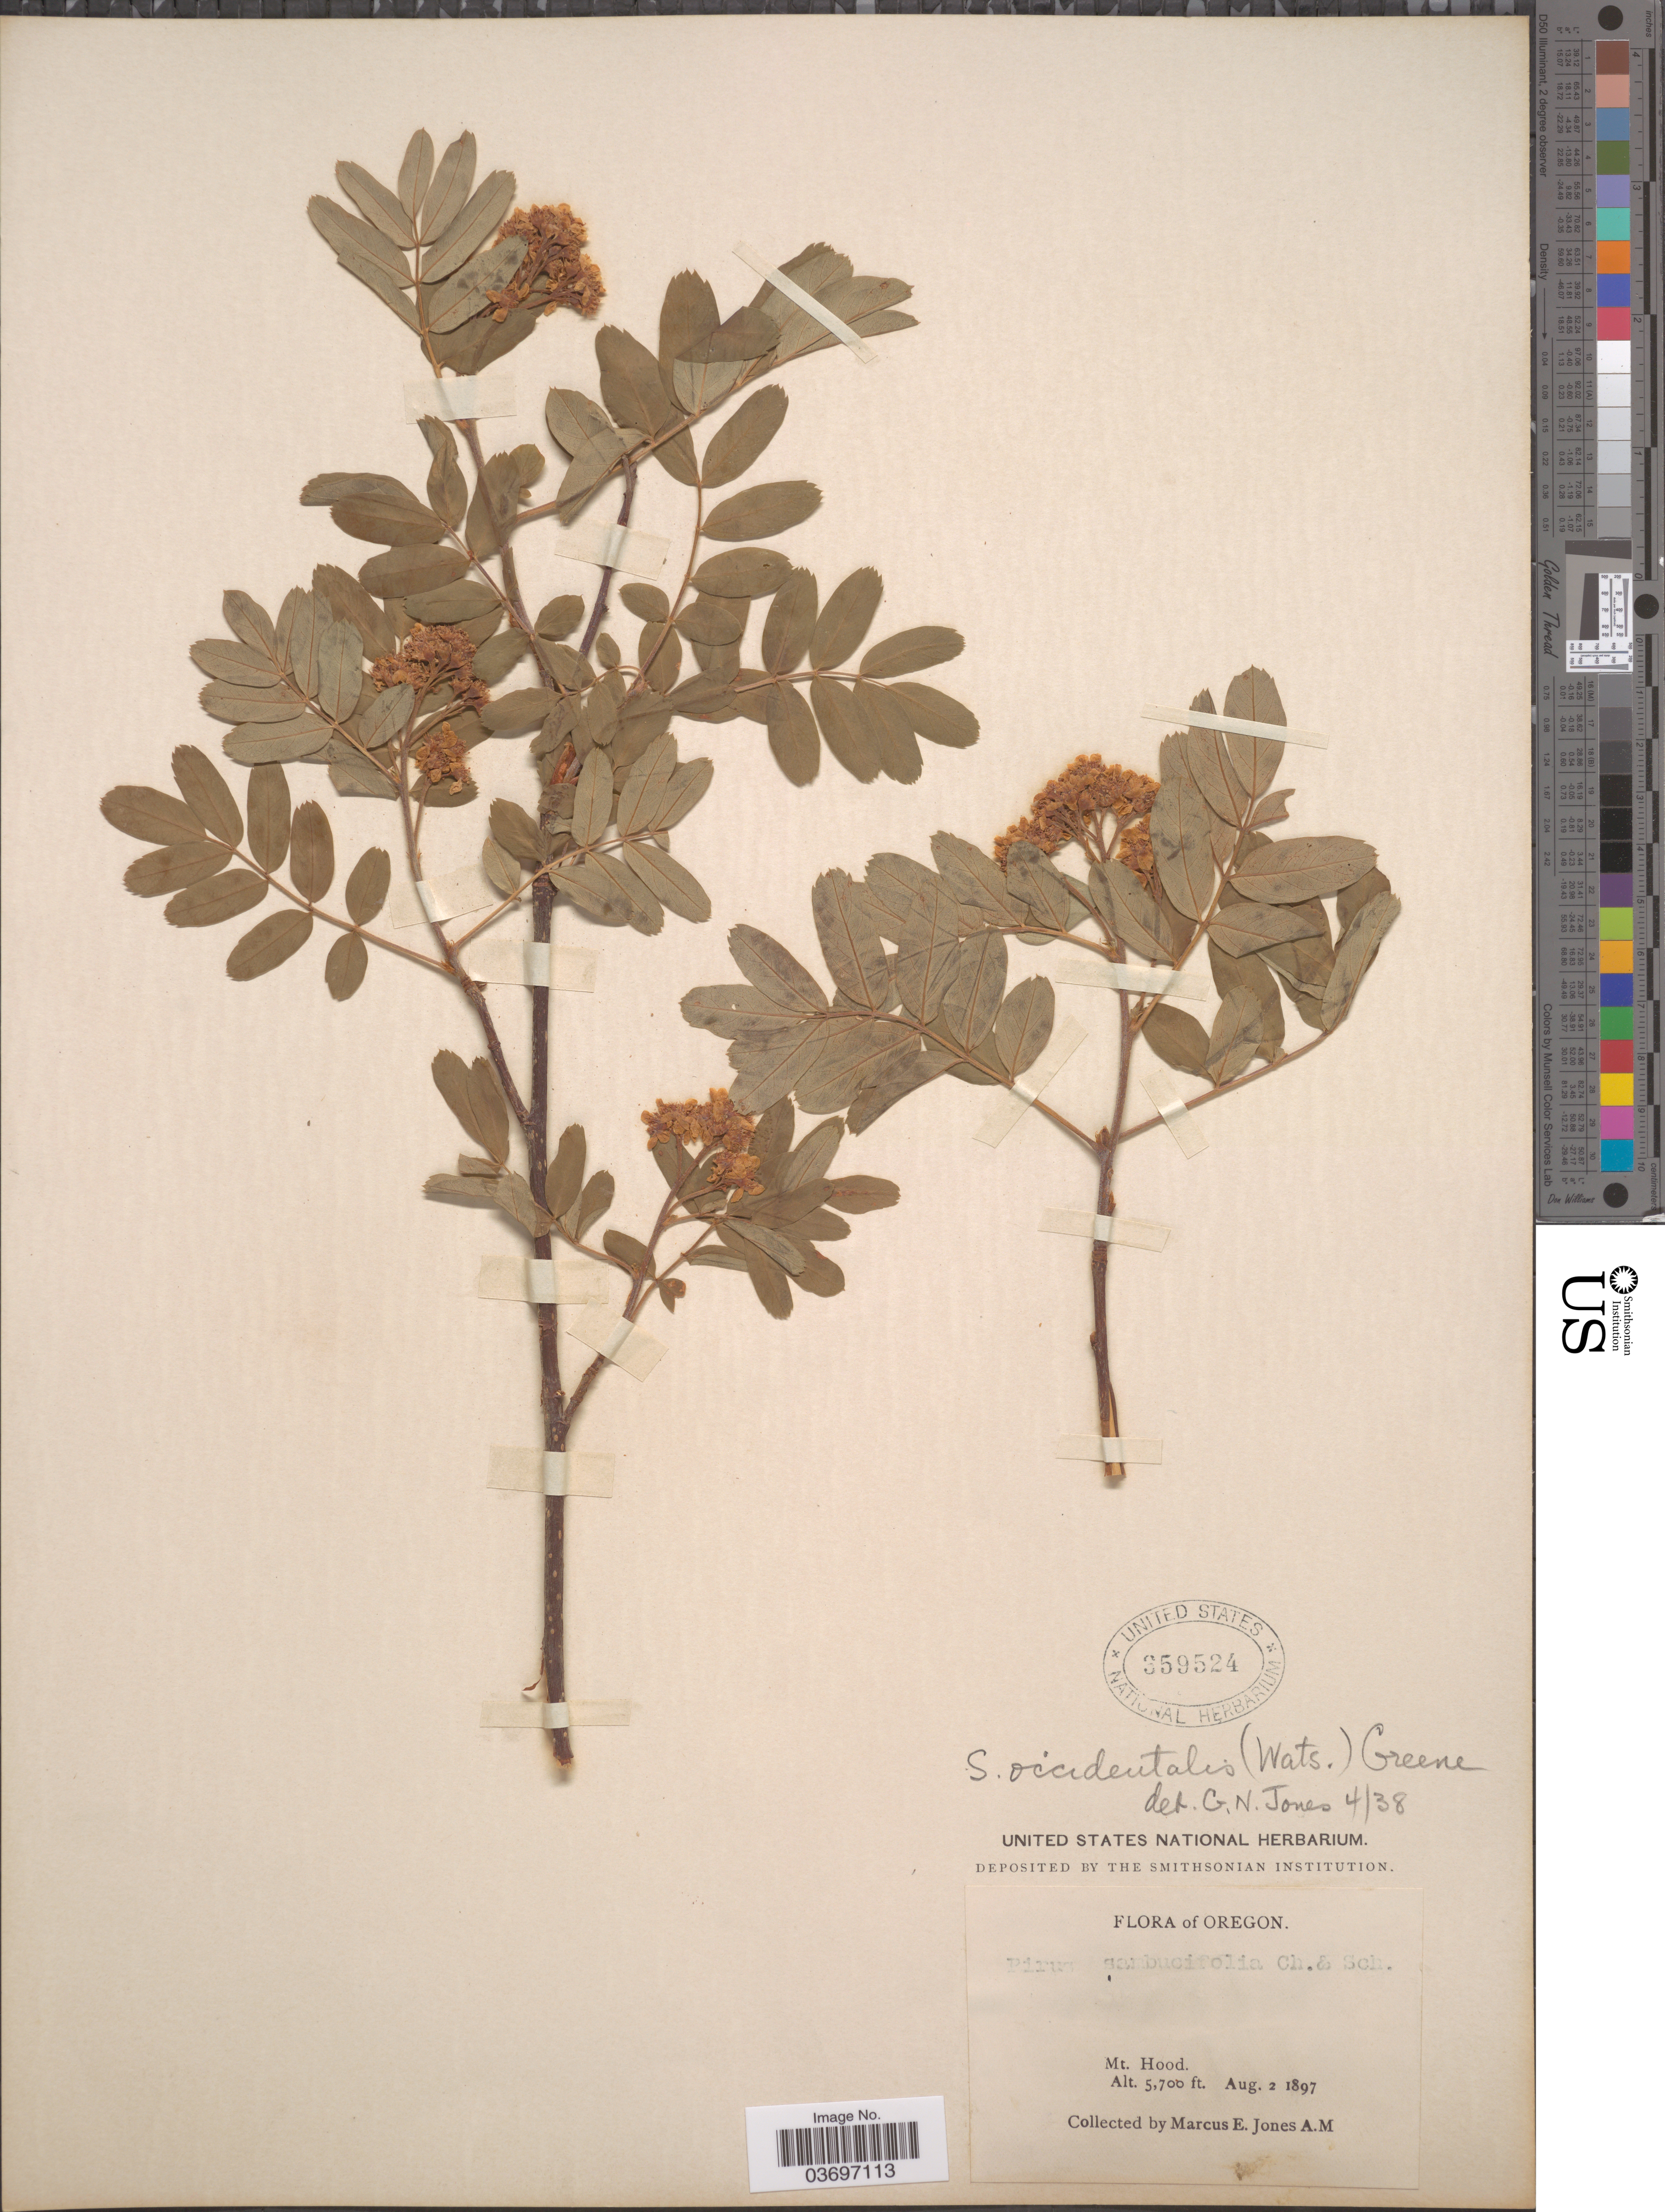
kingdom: Plantae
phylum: Tracheophyta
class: Magnoliopsida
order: Rosales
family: Rosaceae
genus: Malus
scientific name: Malus sp.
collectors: M. E. Jones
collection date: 1897-08-02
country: United States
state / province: Oregon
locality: Mt. Hood.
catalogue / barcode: US 359524